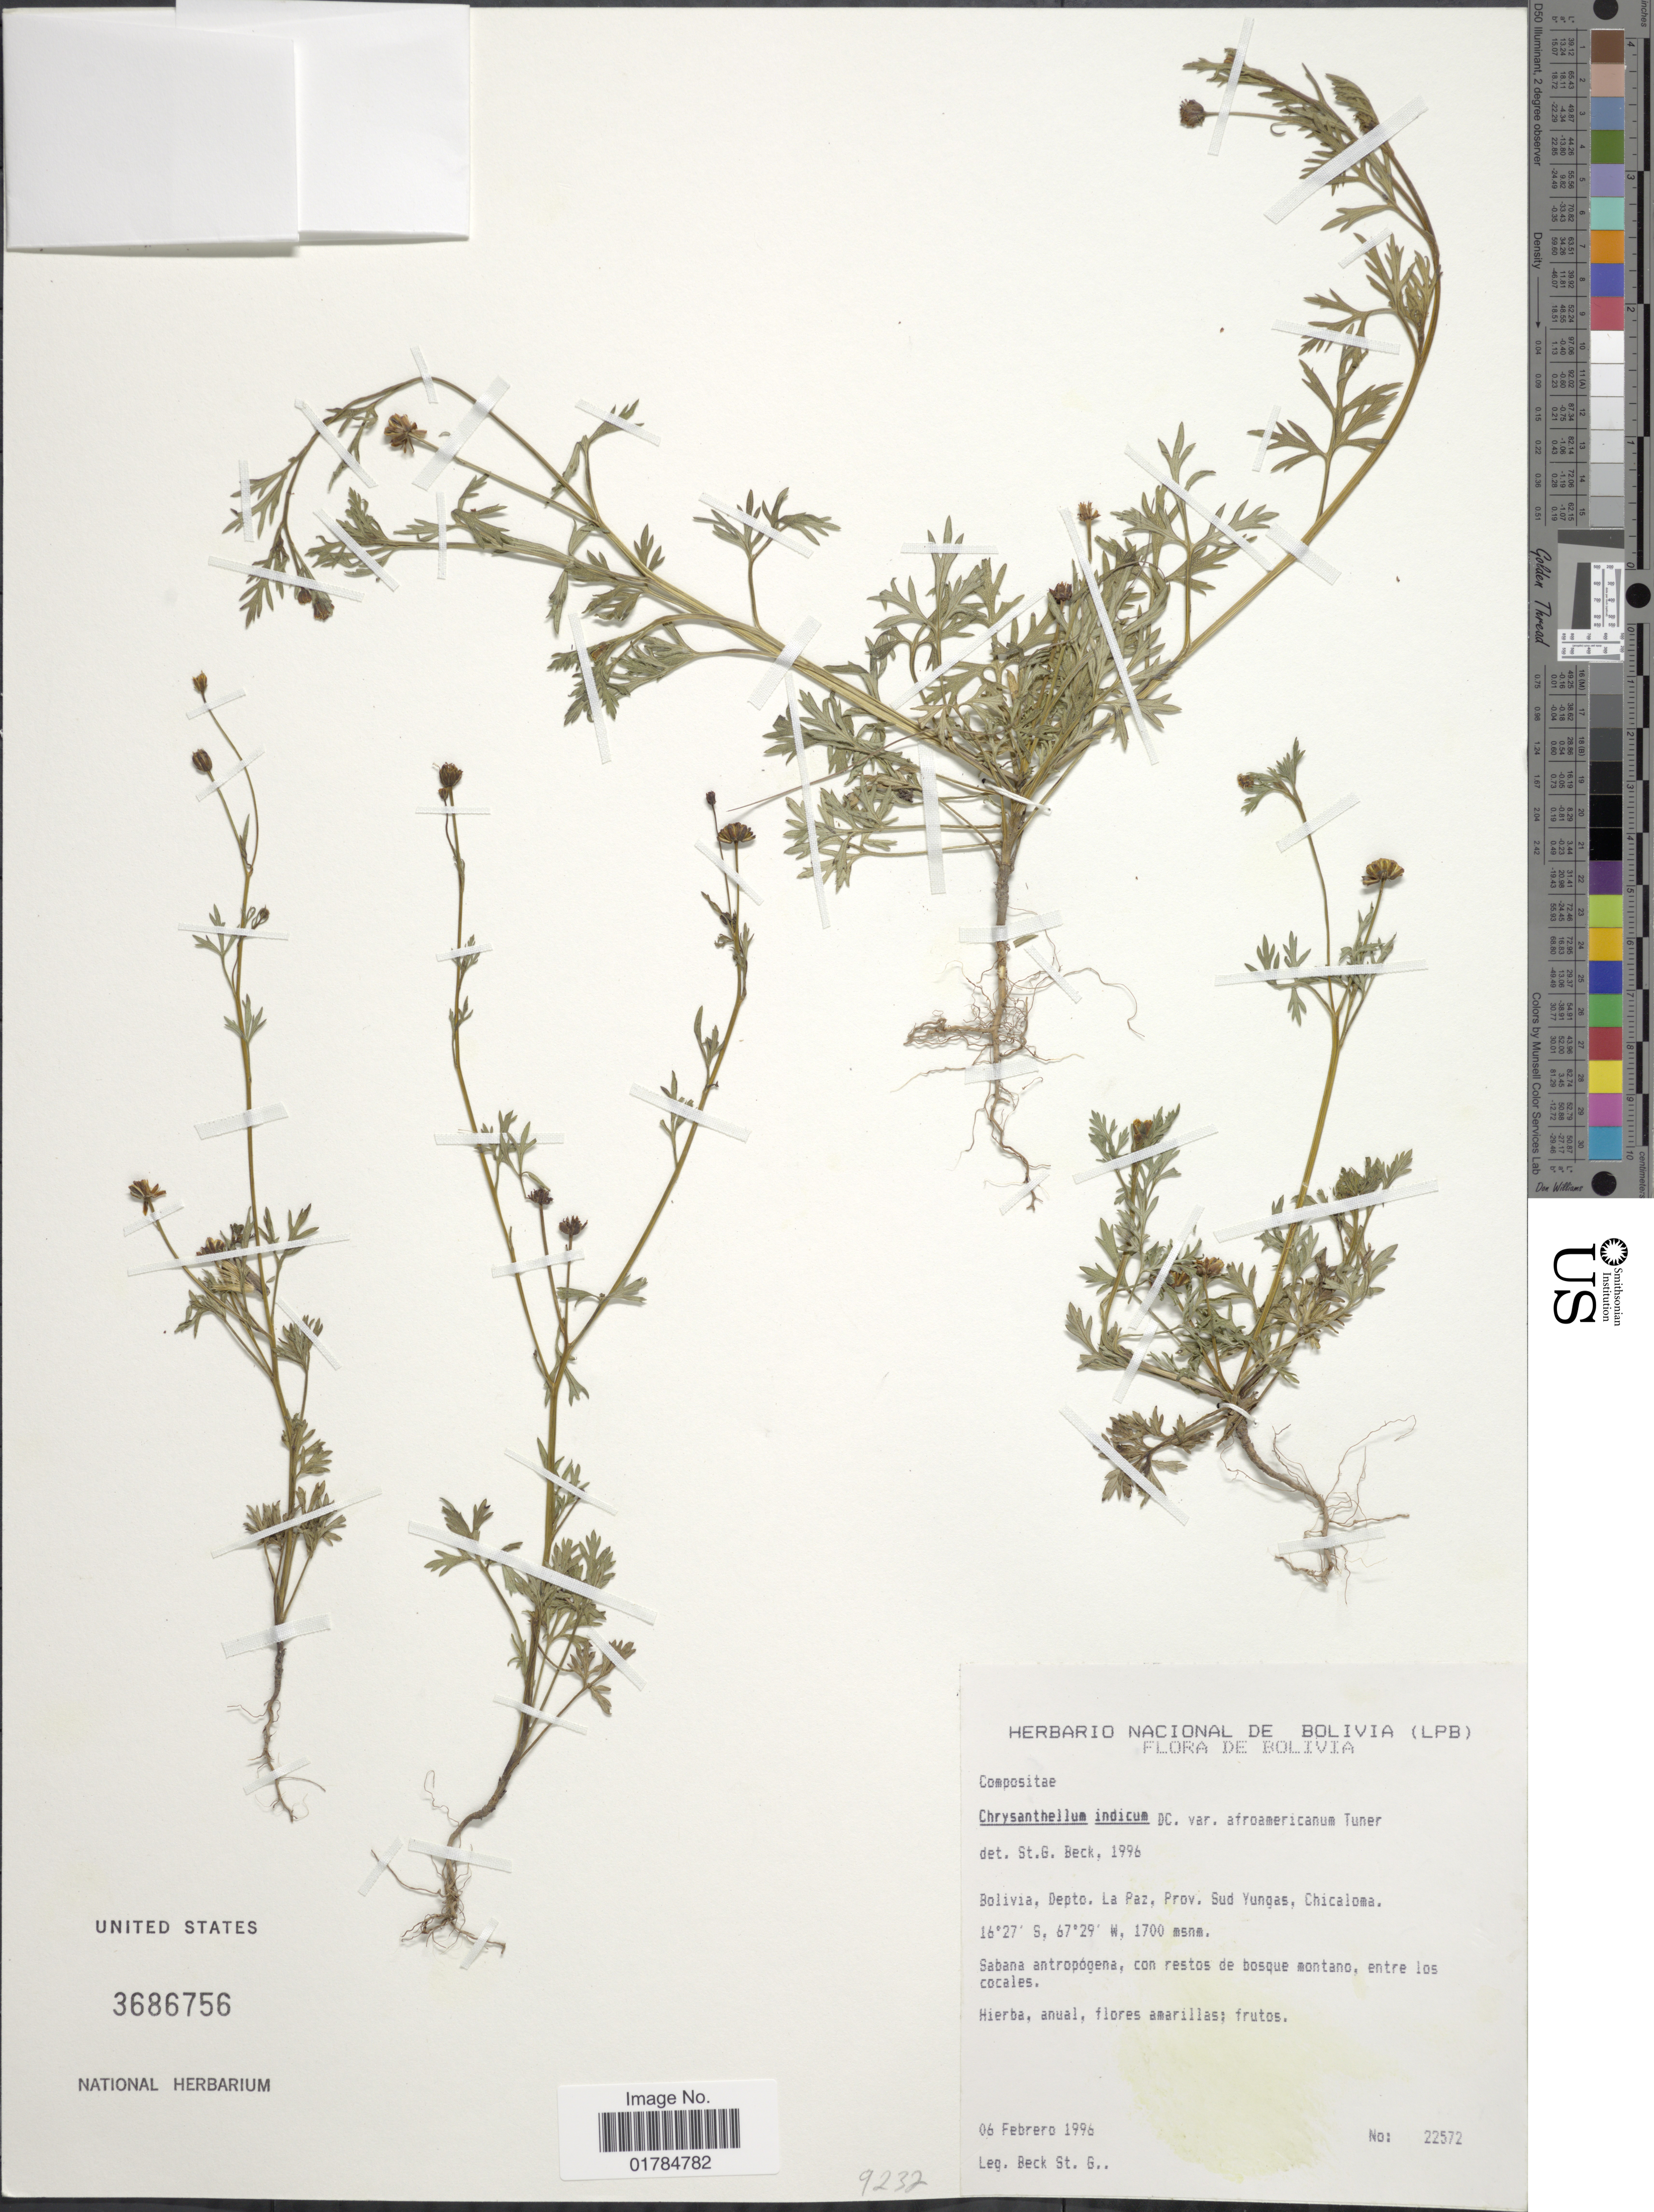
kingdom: Plantae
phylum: Tracheophyta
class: Magnoliopsida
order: Asterales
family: Asteraceae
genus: Chrysanthellum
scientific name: Chrysanthellum indicum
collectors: S. G. Beck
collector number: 22572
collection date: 1996-02-06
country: Bolivia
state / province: La Paz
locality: Prov. Sud Yungas, Chicaloma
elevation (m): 1700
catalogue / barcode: US 3686756